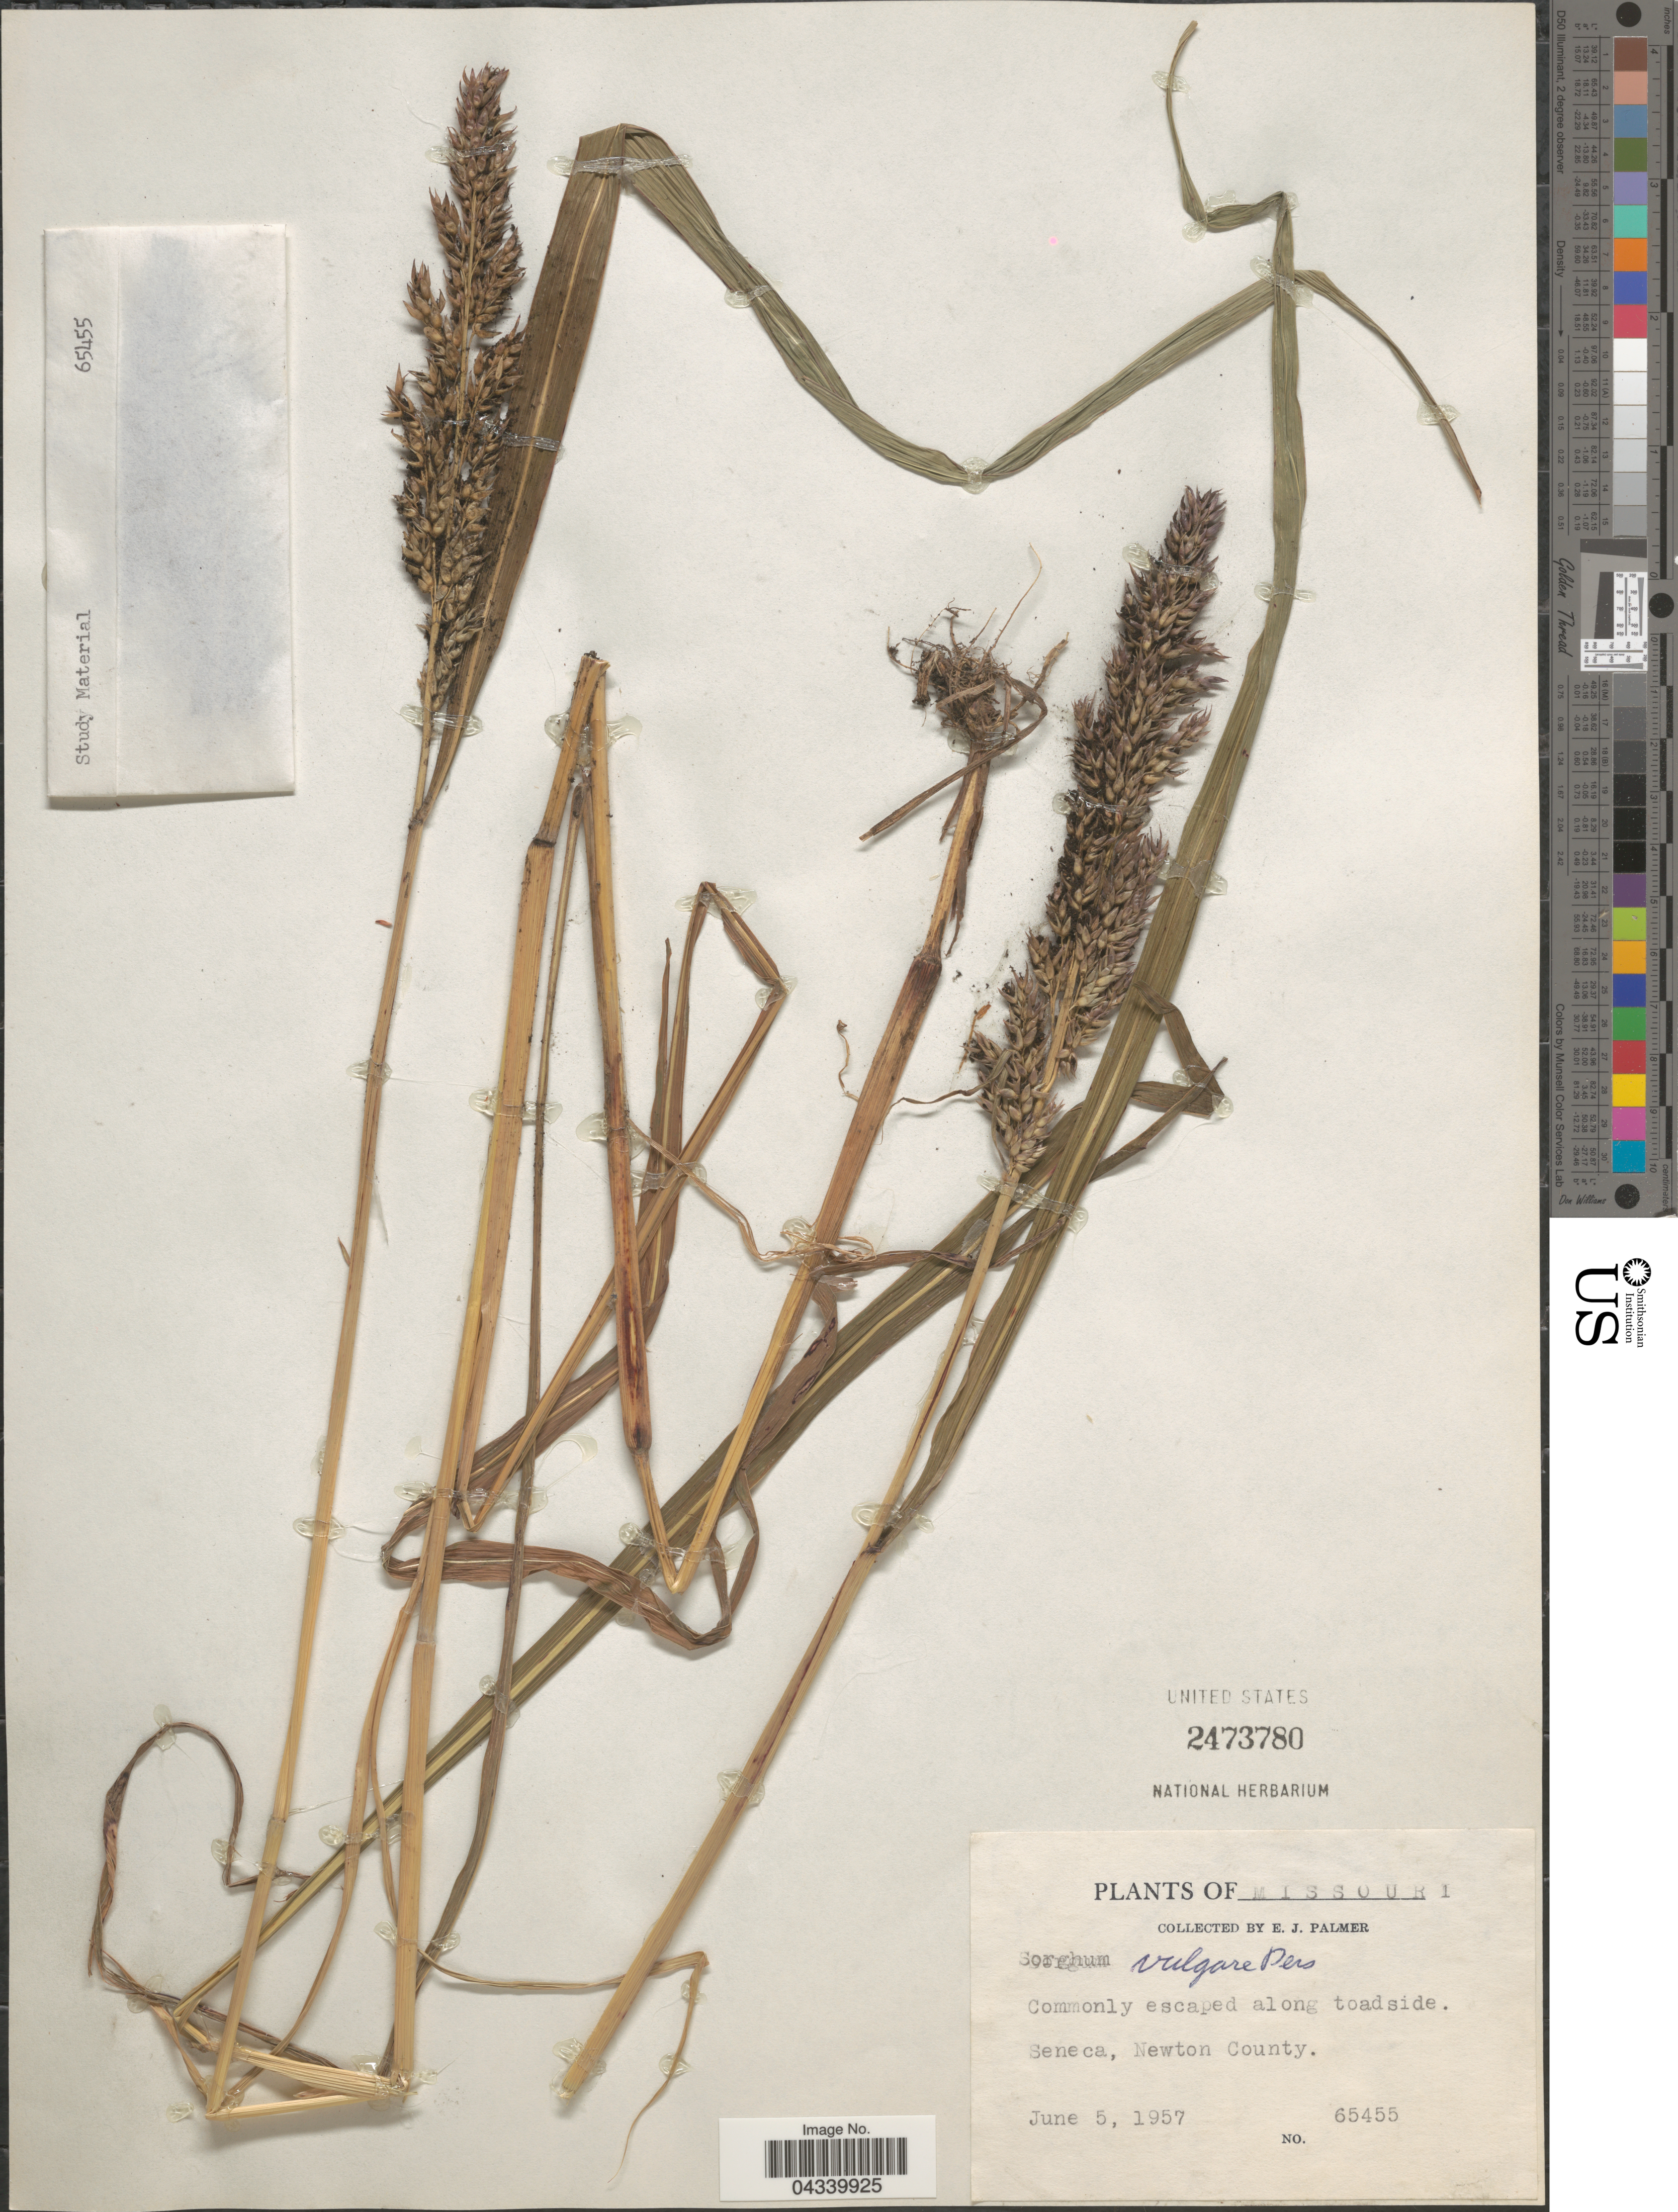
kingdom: Plantae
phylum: Tracheophyta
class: Liliopsida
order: Poales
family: Poaceae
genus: Sorghum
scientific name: Sorghum bicolor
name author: (L.) Moench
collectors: E. J. Palmer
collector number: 65455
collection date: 1957-06-05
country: United States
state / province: Missouri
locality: Seneca, Newton County.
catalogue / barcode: US 2473780